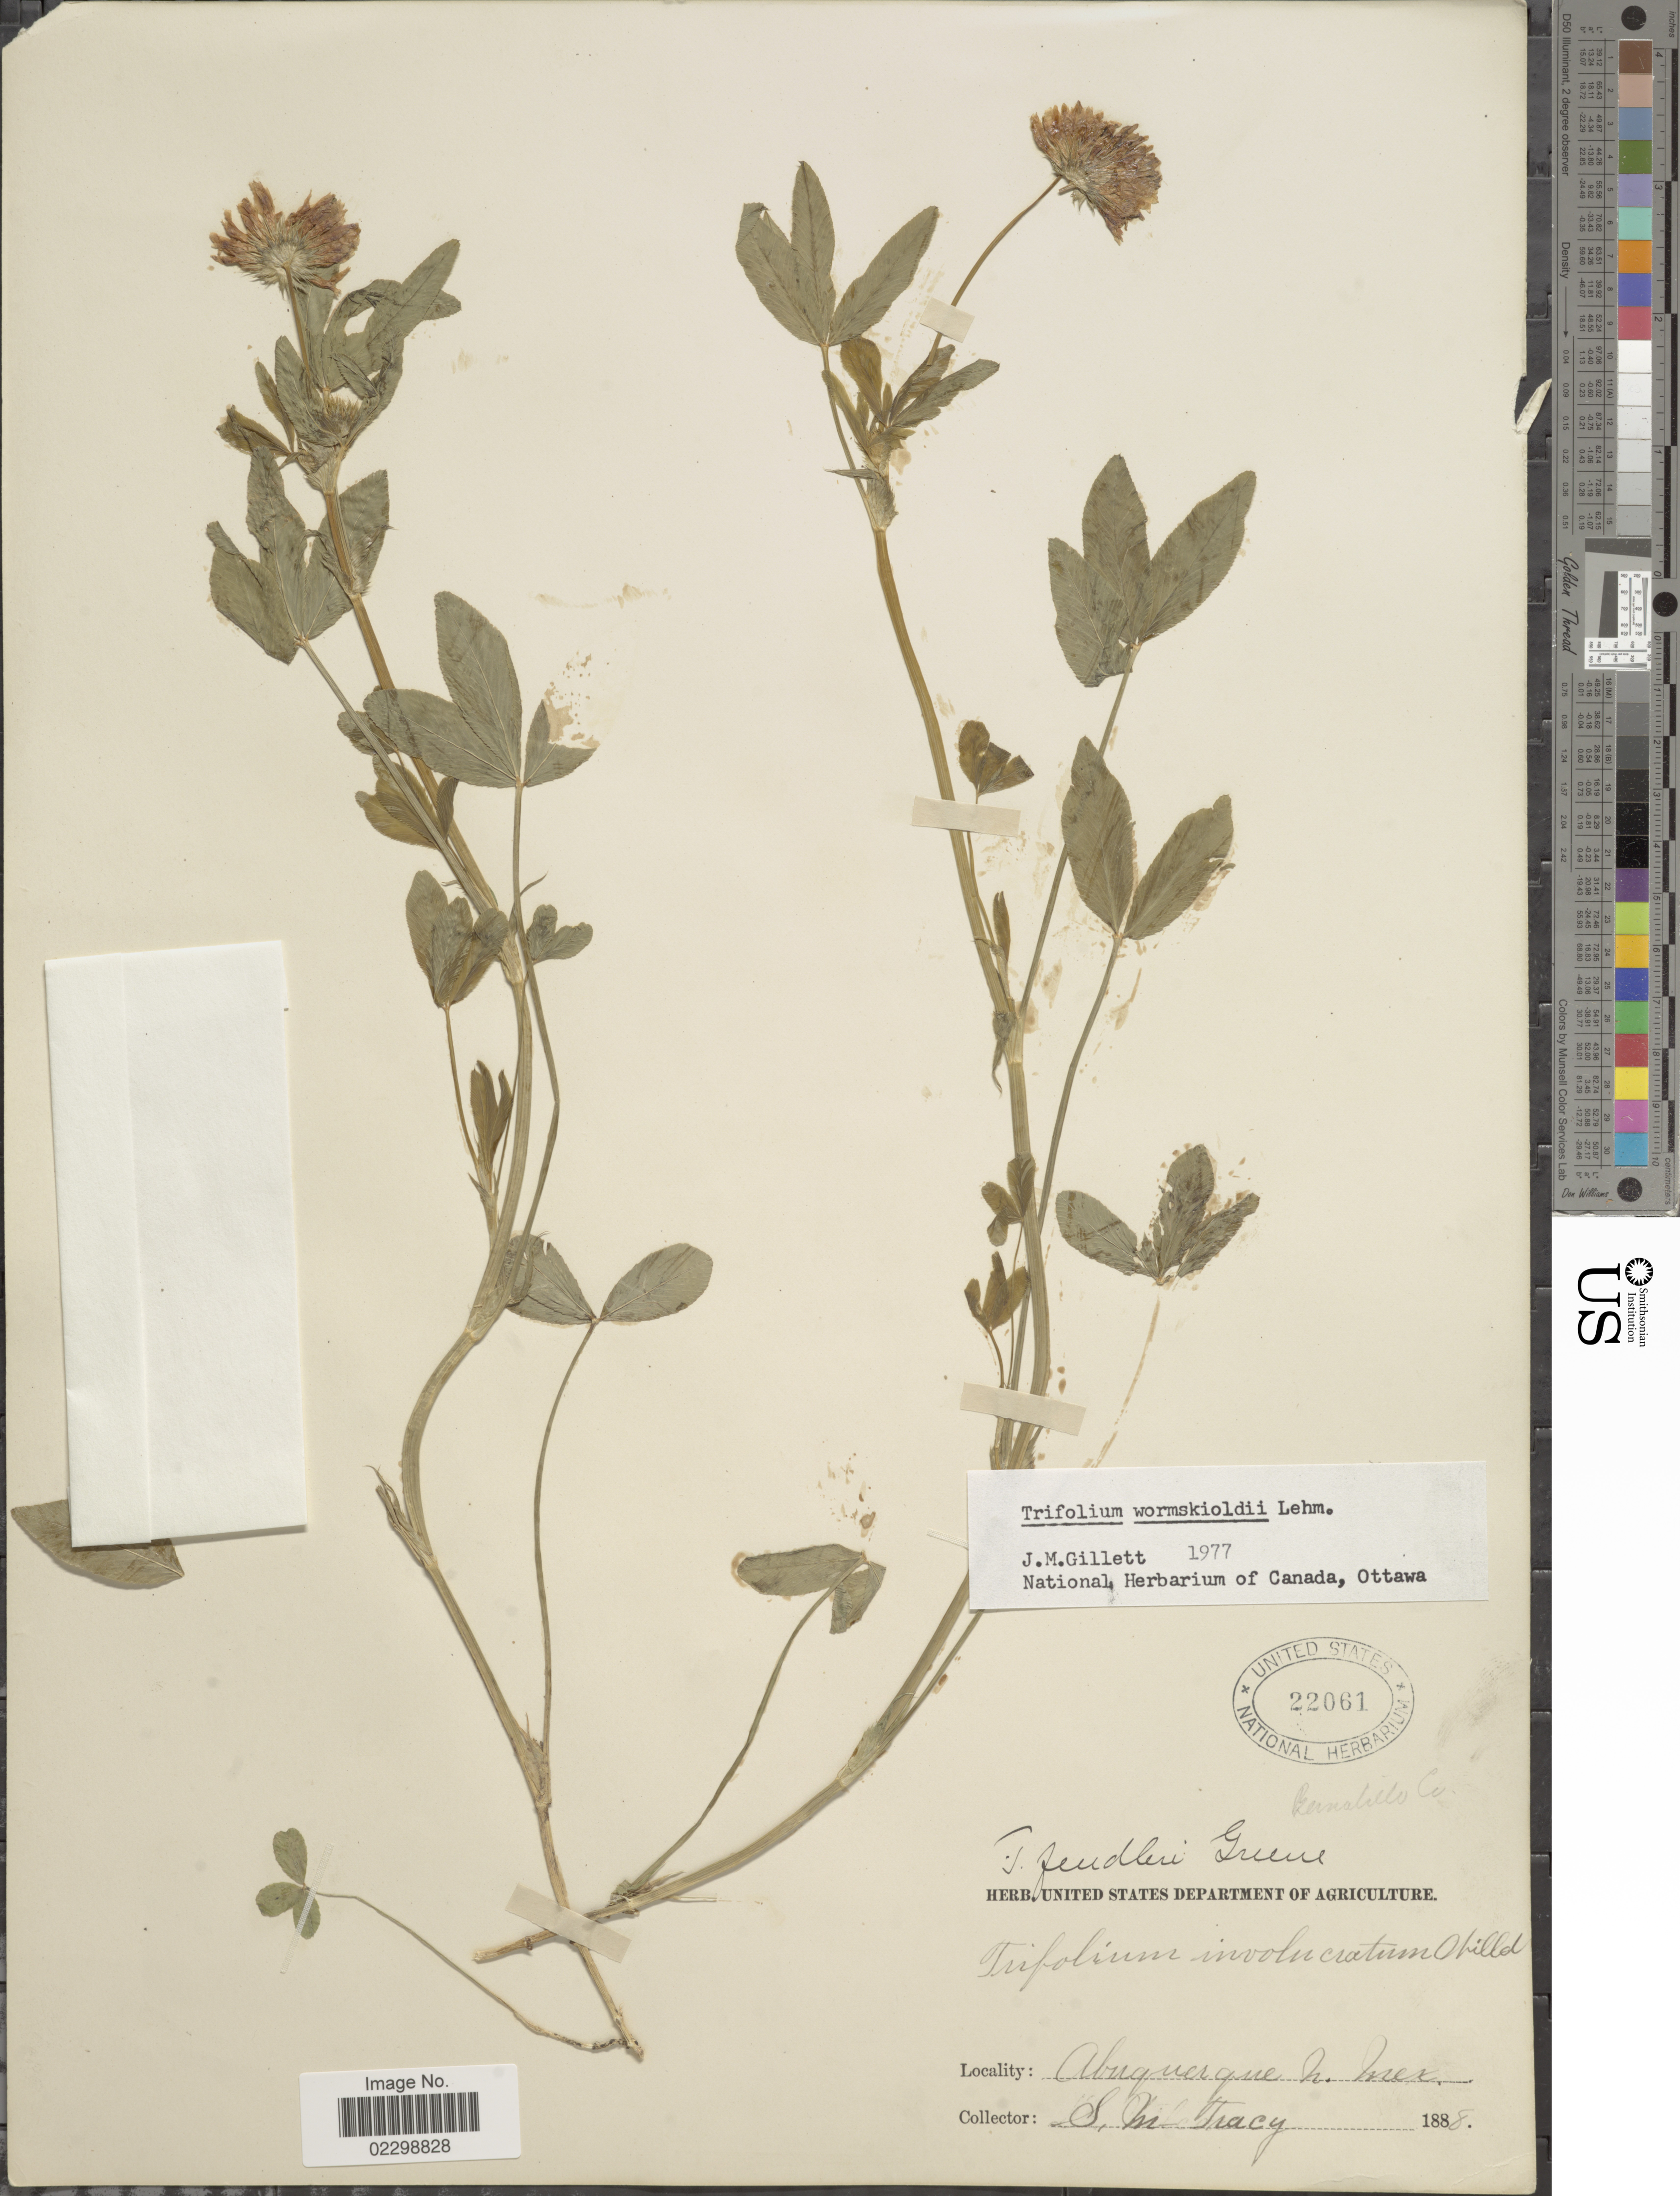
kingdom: Plantae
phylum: Tracheophyta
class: Magnoliopsida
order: Fabales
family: Fabaceae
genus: Trifolium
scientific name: Trifolium wormskioldii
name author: Lehm.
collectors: S. M. Tracy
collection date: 1888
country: United States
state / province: New Mexico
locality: Abuquerque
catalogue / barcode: US 22061